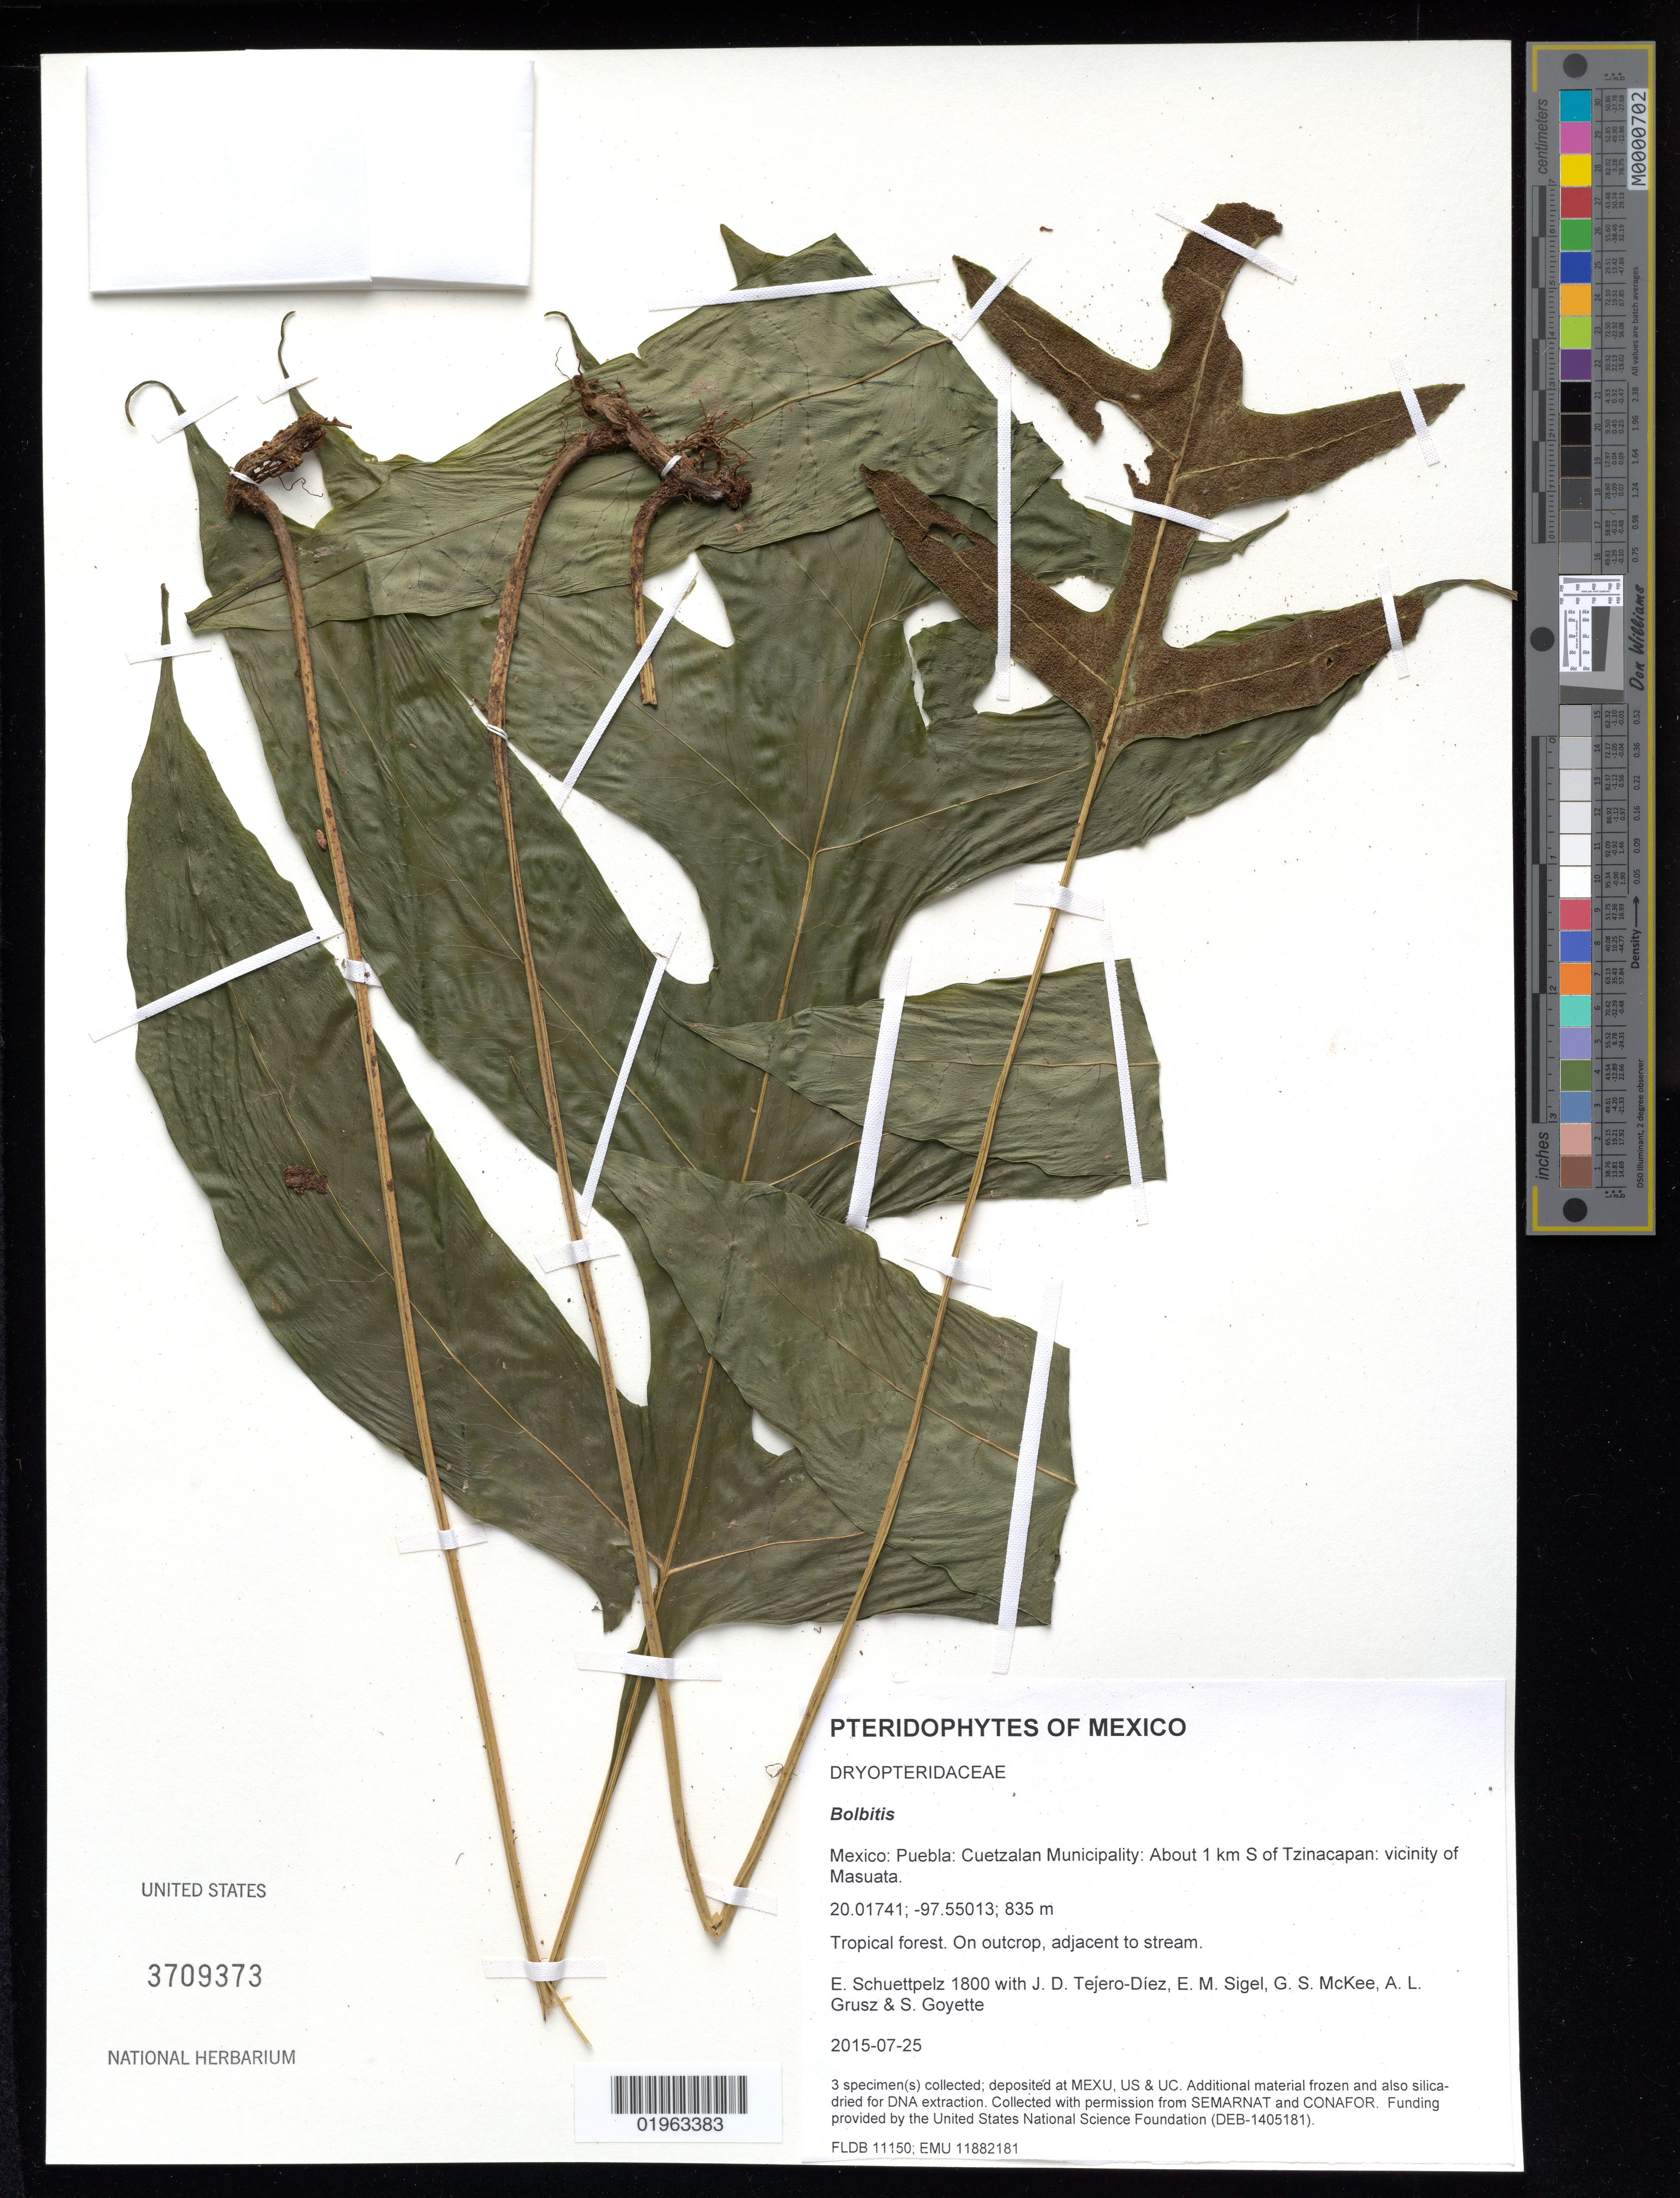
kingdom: Plantae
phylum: Tracheophyta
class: Polypodiopsida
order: Polypodiales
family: Dryopteridaceae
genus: Bolbitis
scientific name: Bolbitis sp.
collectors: E. Schuettpelz, D. Tejero-Díez, E. M. Sigel, G. S. McKee & A. Grusz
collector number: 1800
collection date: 2015-07-25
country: Mexico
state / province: Puebla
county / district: Cuetzalan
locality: About 1 km S of Tzinacapan: vicinity of Masuata.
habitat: Tropical forest.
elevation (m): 835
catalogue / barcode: US 3709373